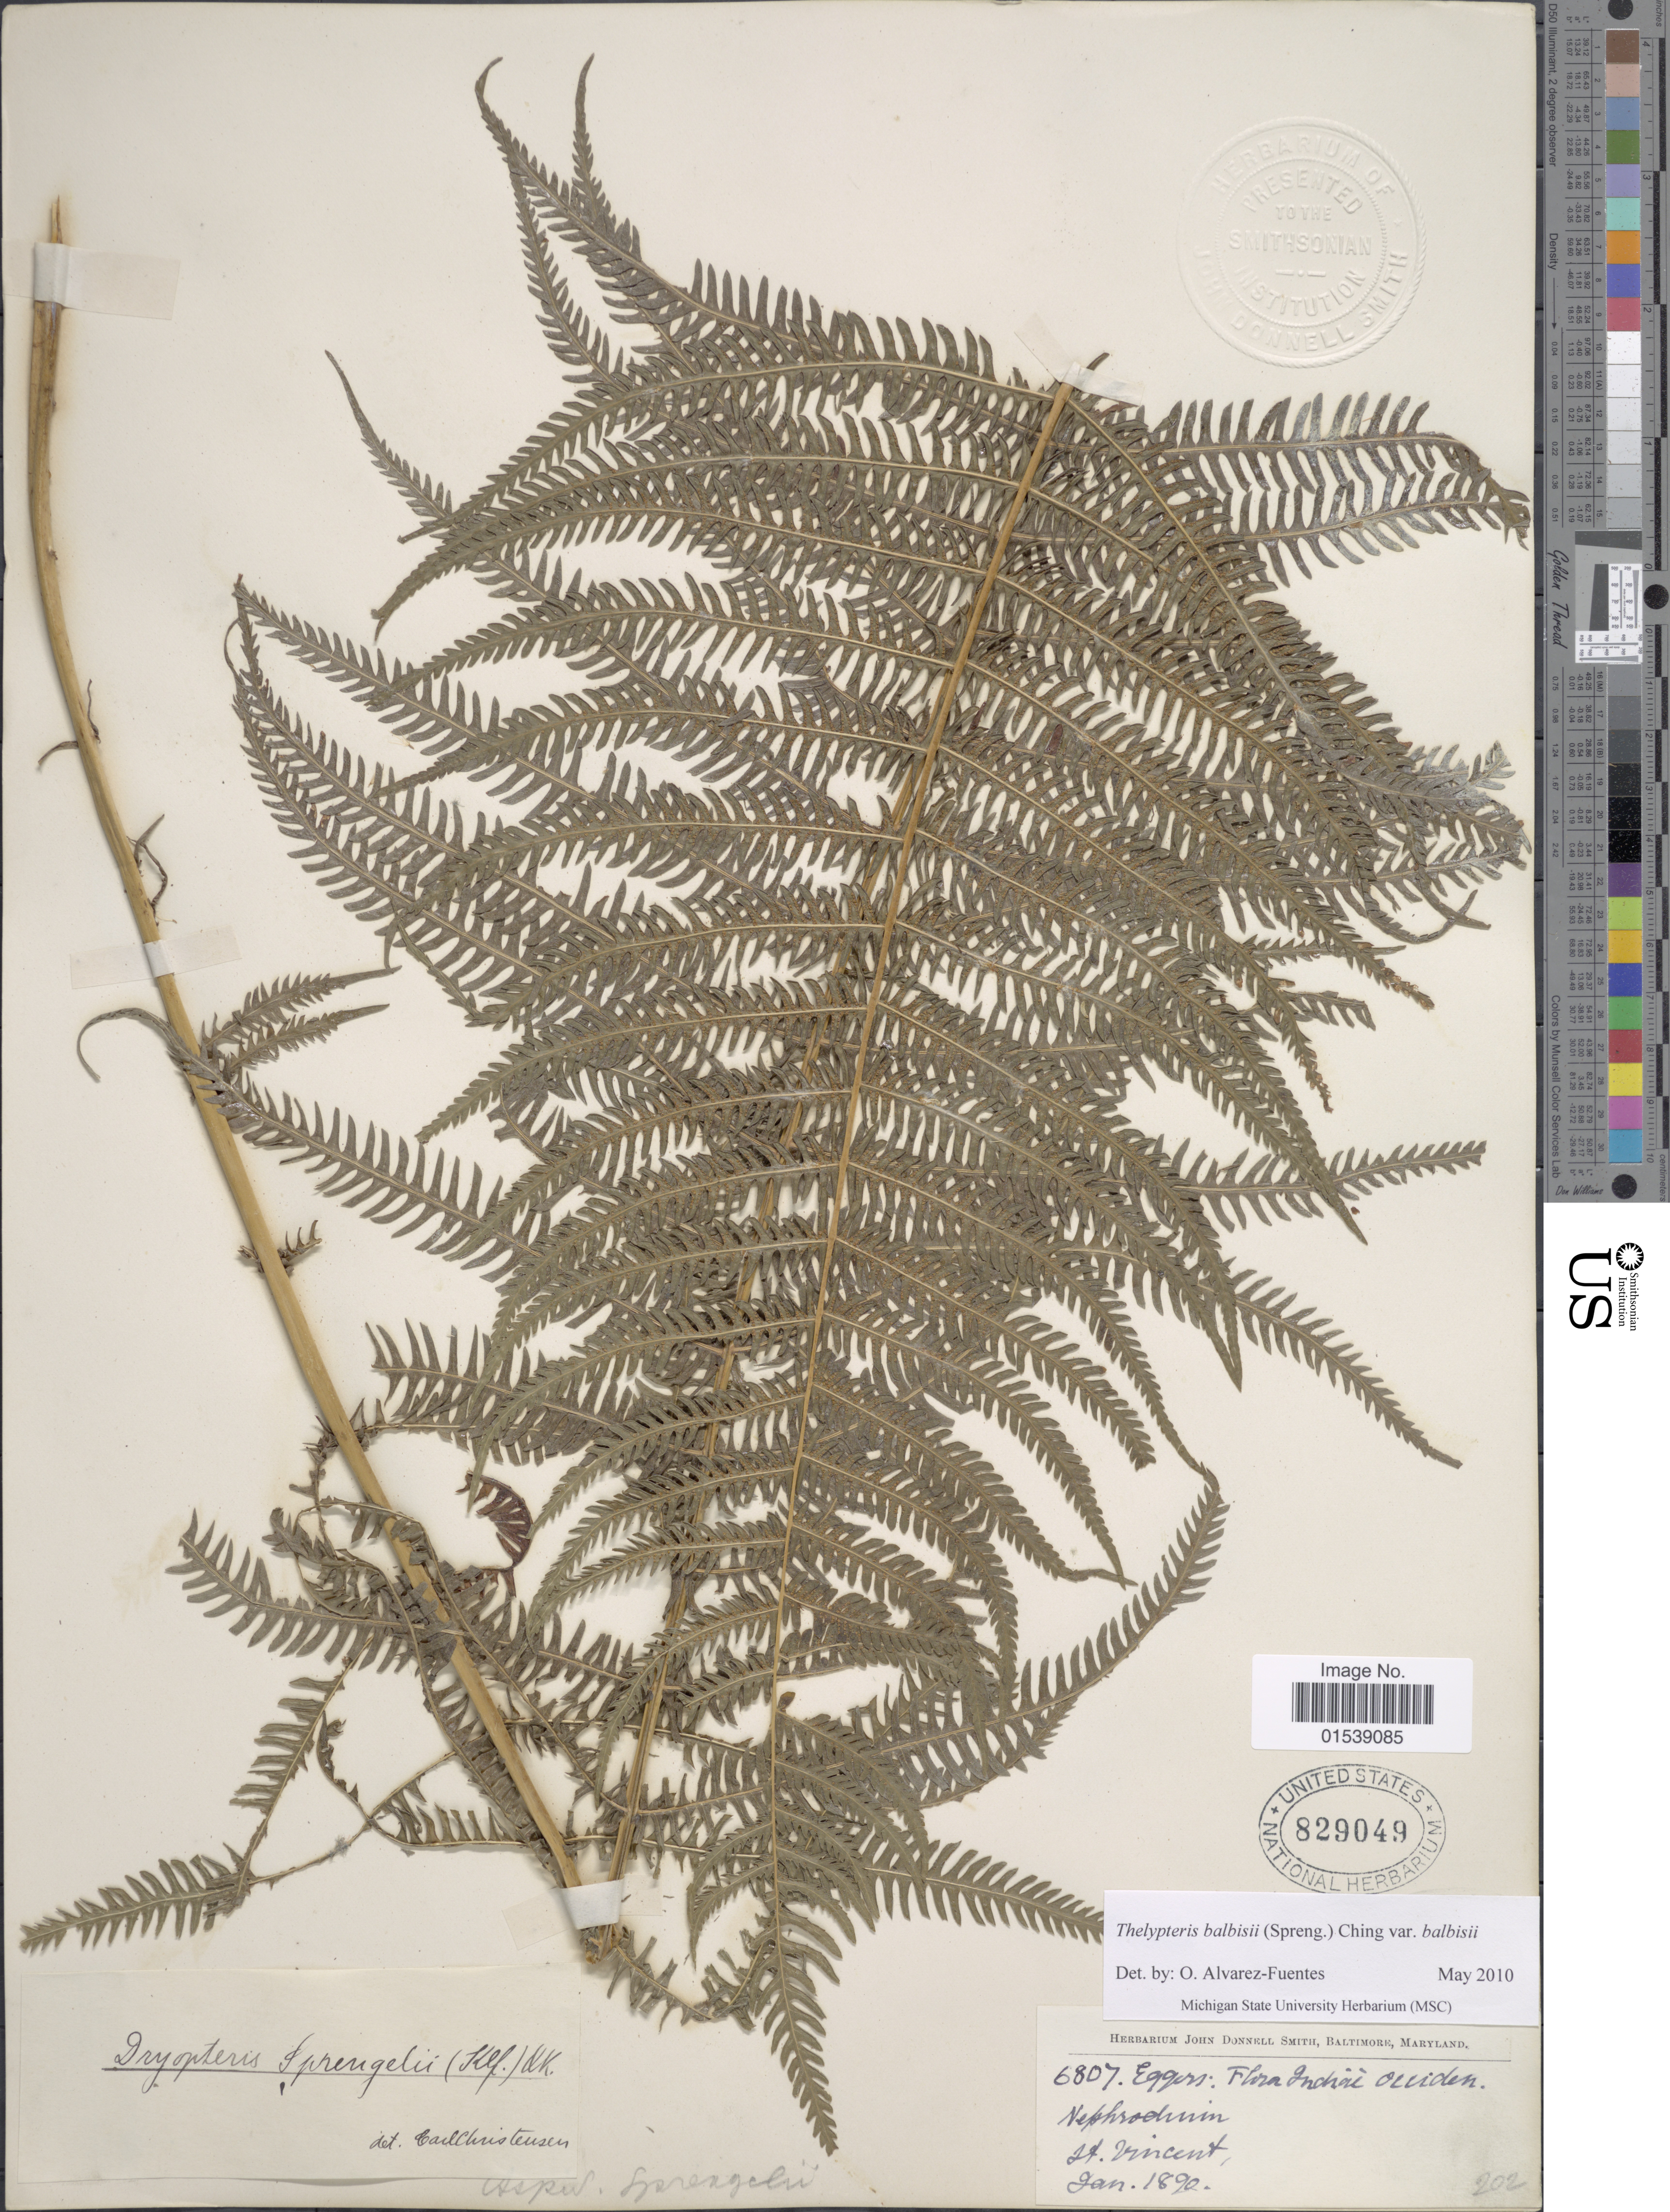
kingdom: Plantae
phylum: Tracheophyta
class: Polypodiopsida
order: Polypodiales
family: Thelypteridaceae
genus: Amauropelta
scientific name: Amauropelta balbisii (Spreng.) comb. nov., ined. 2015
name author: (Spreng.)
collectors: -. Eggers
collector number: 6807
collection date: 1890-01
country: St. Vincent - Grenadines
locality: St. Vincent, Indiae Occiden.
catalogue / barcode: US 829049